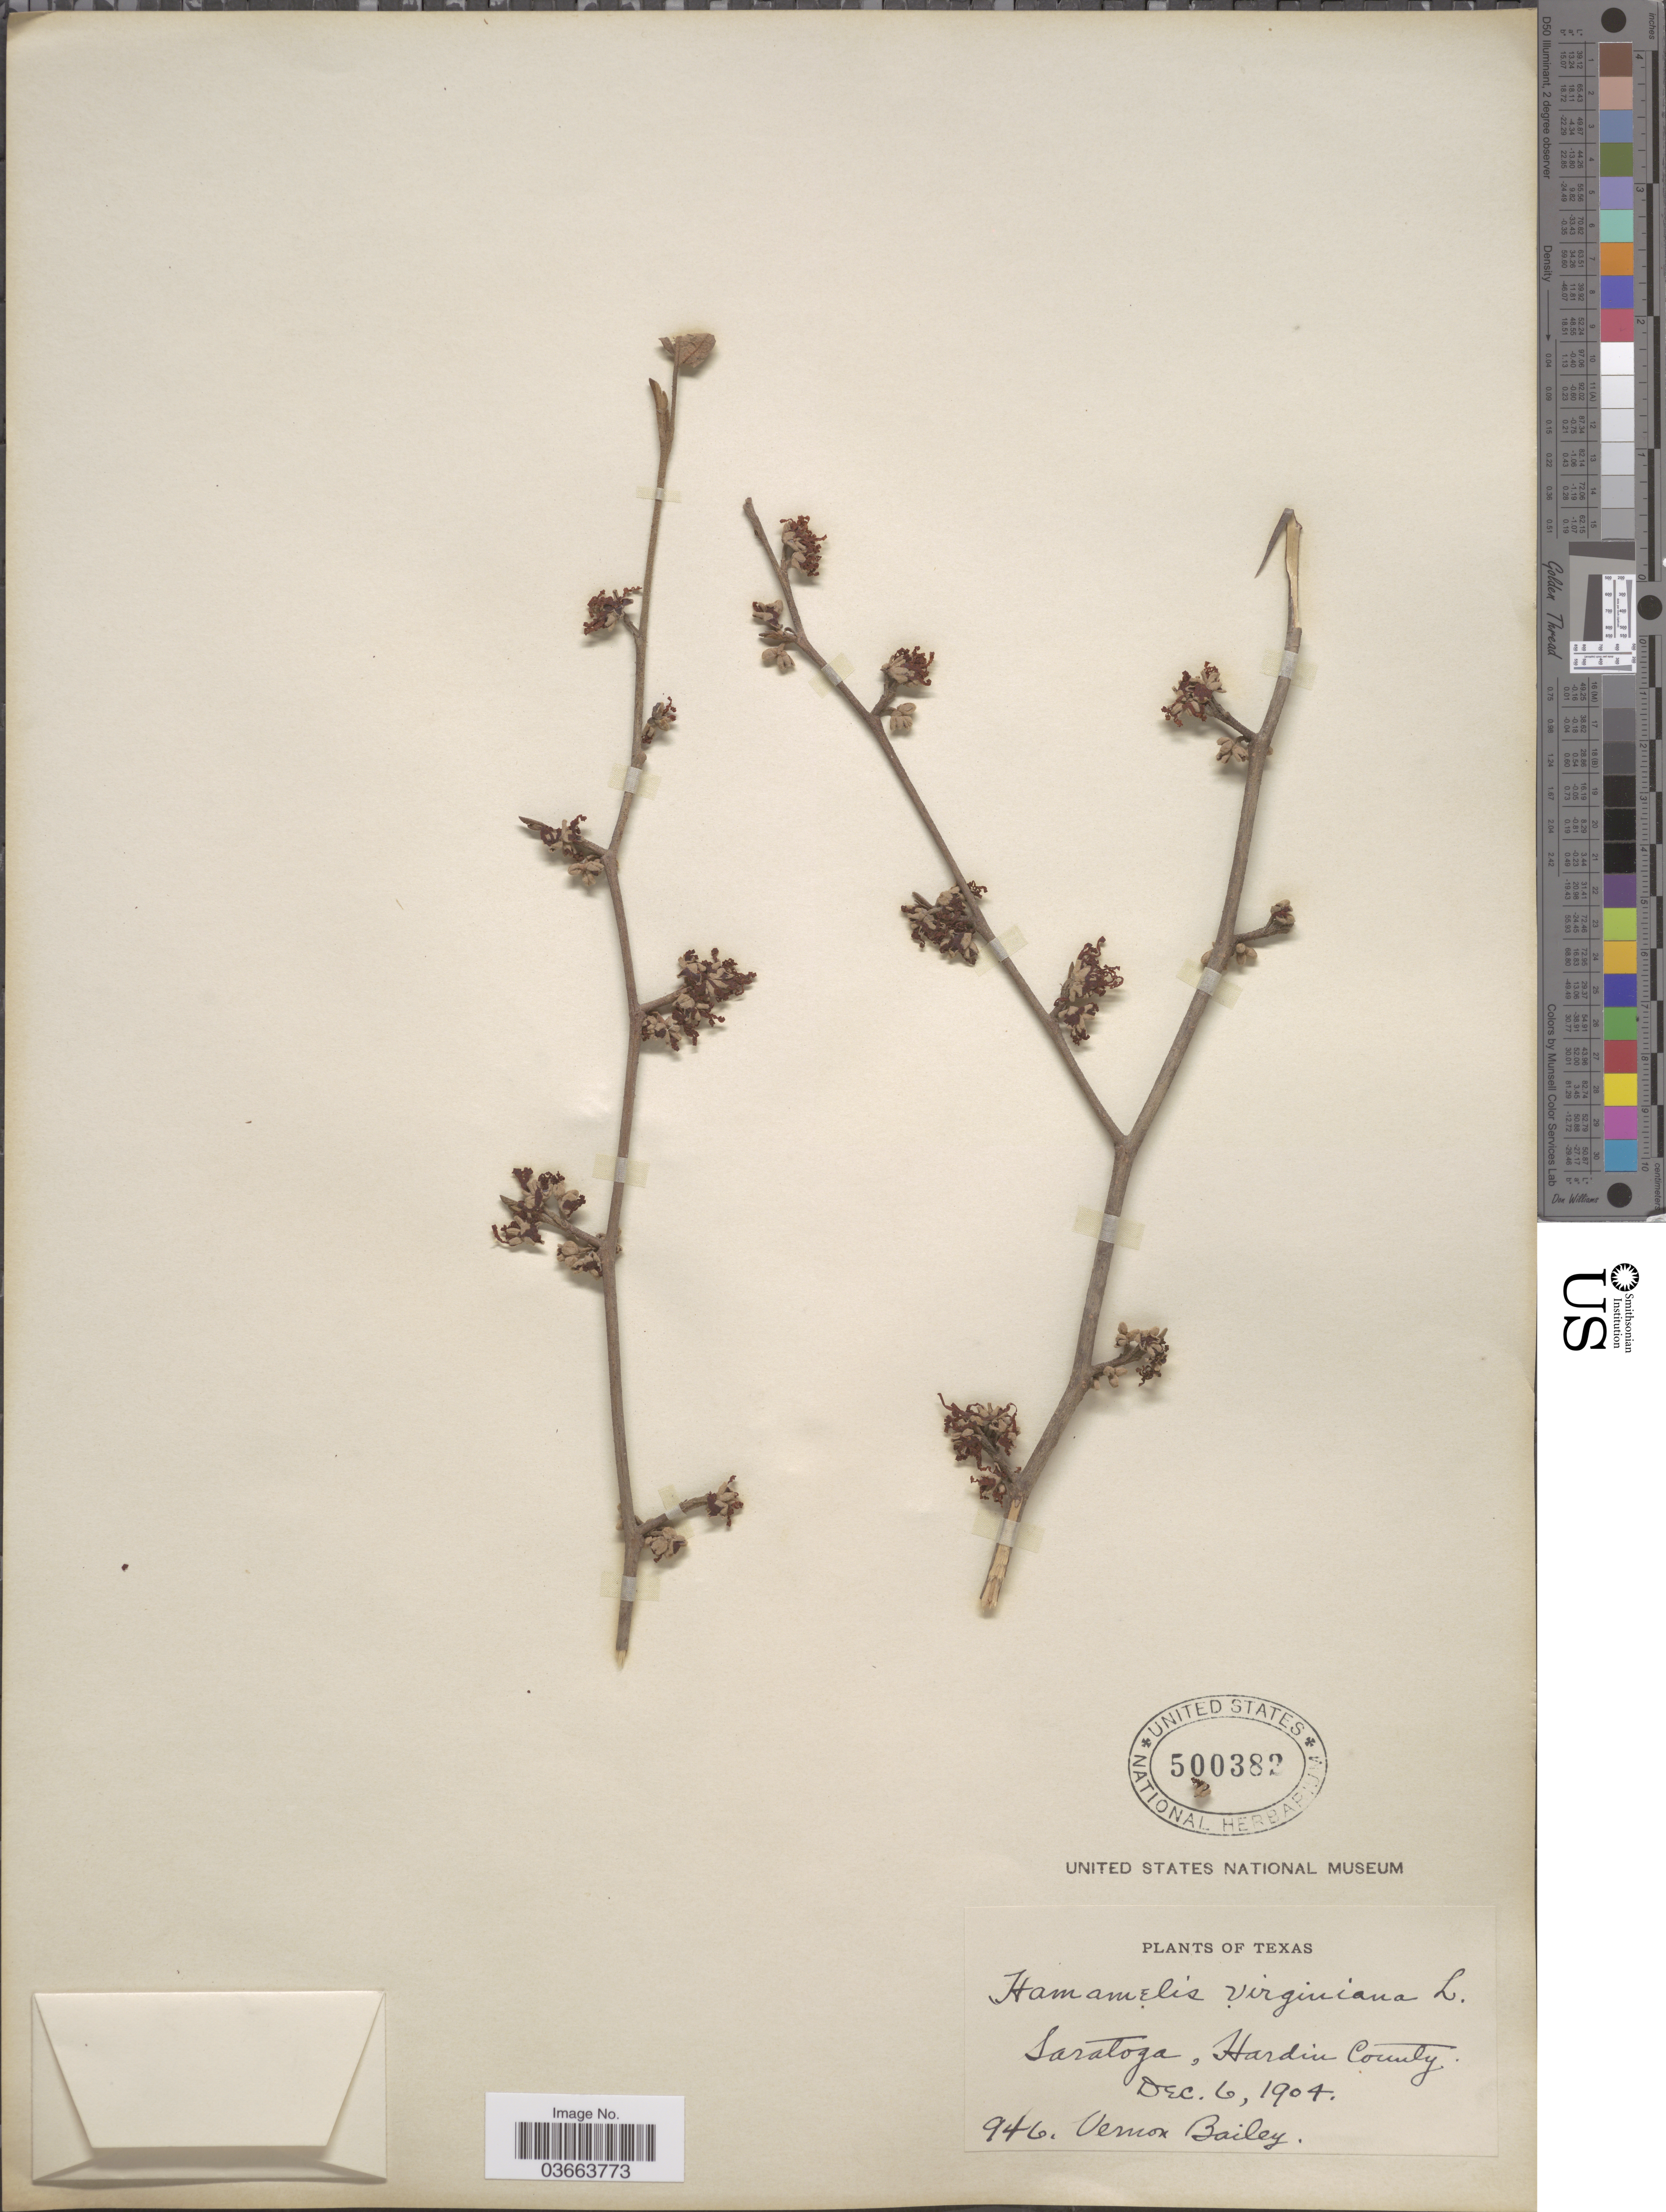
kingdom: Plantae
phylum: Tracheophyta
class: Magnoliopsida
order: Saxifragales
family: Hamamelidaceae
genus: Hamamelis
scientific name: Hamamelis virginiana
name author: L.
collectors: V. O. Bailey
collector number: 946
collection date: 1904-12-06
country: United States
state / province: Texas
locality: Saratoga, Hardin County.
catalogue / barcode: US 500382